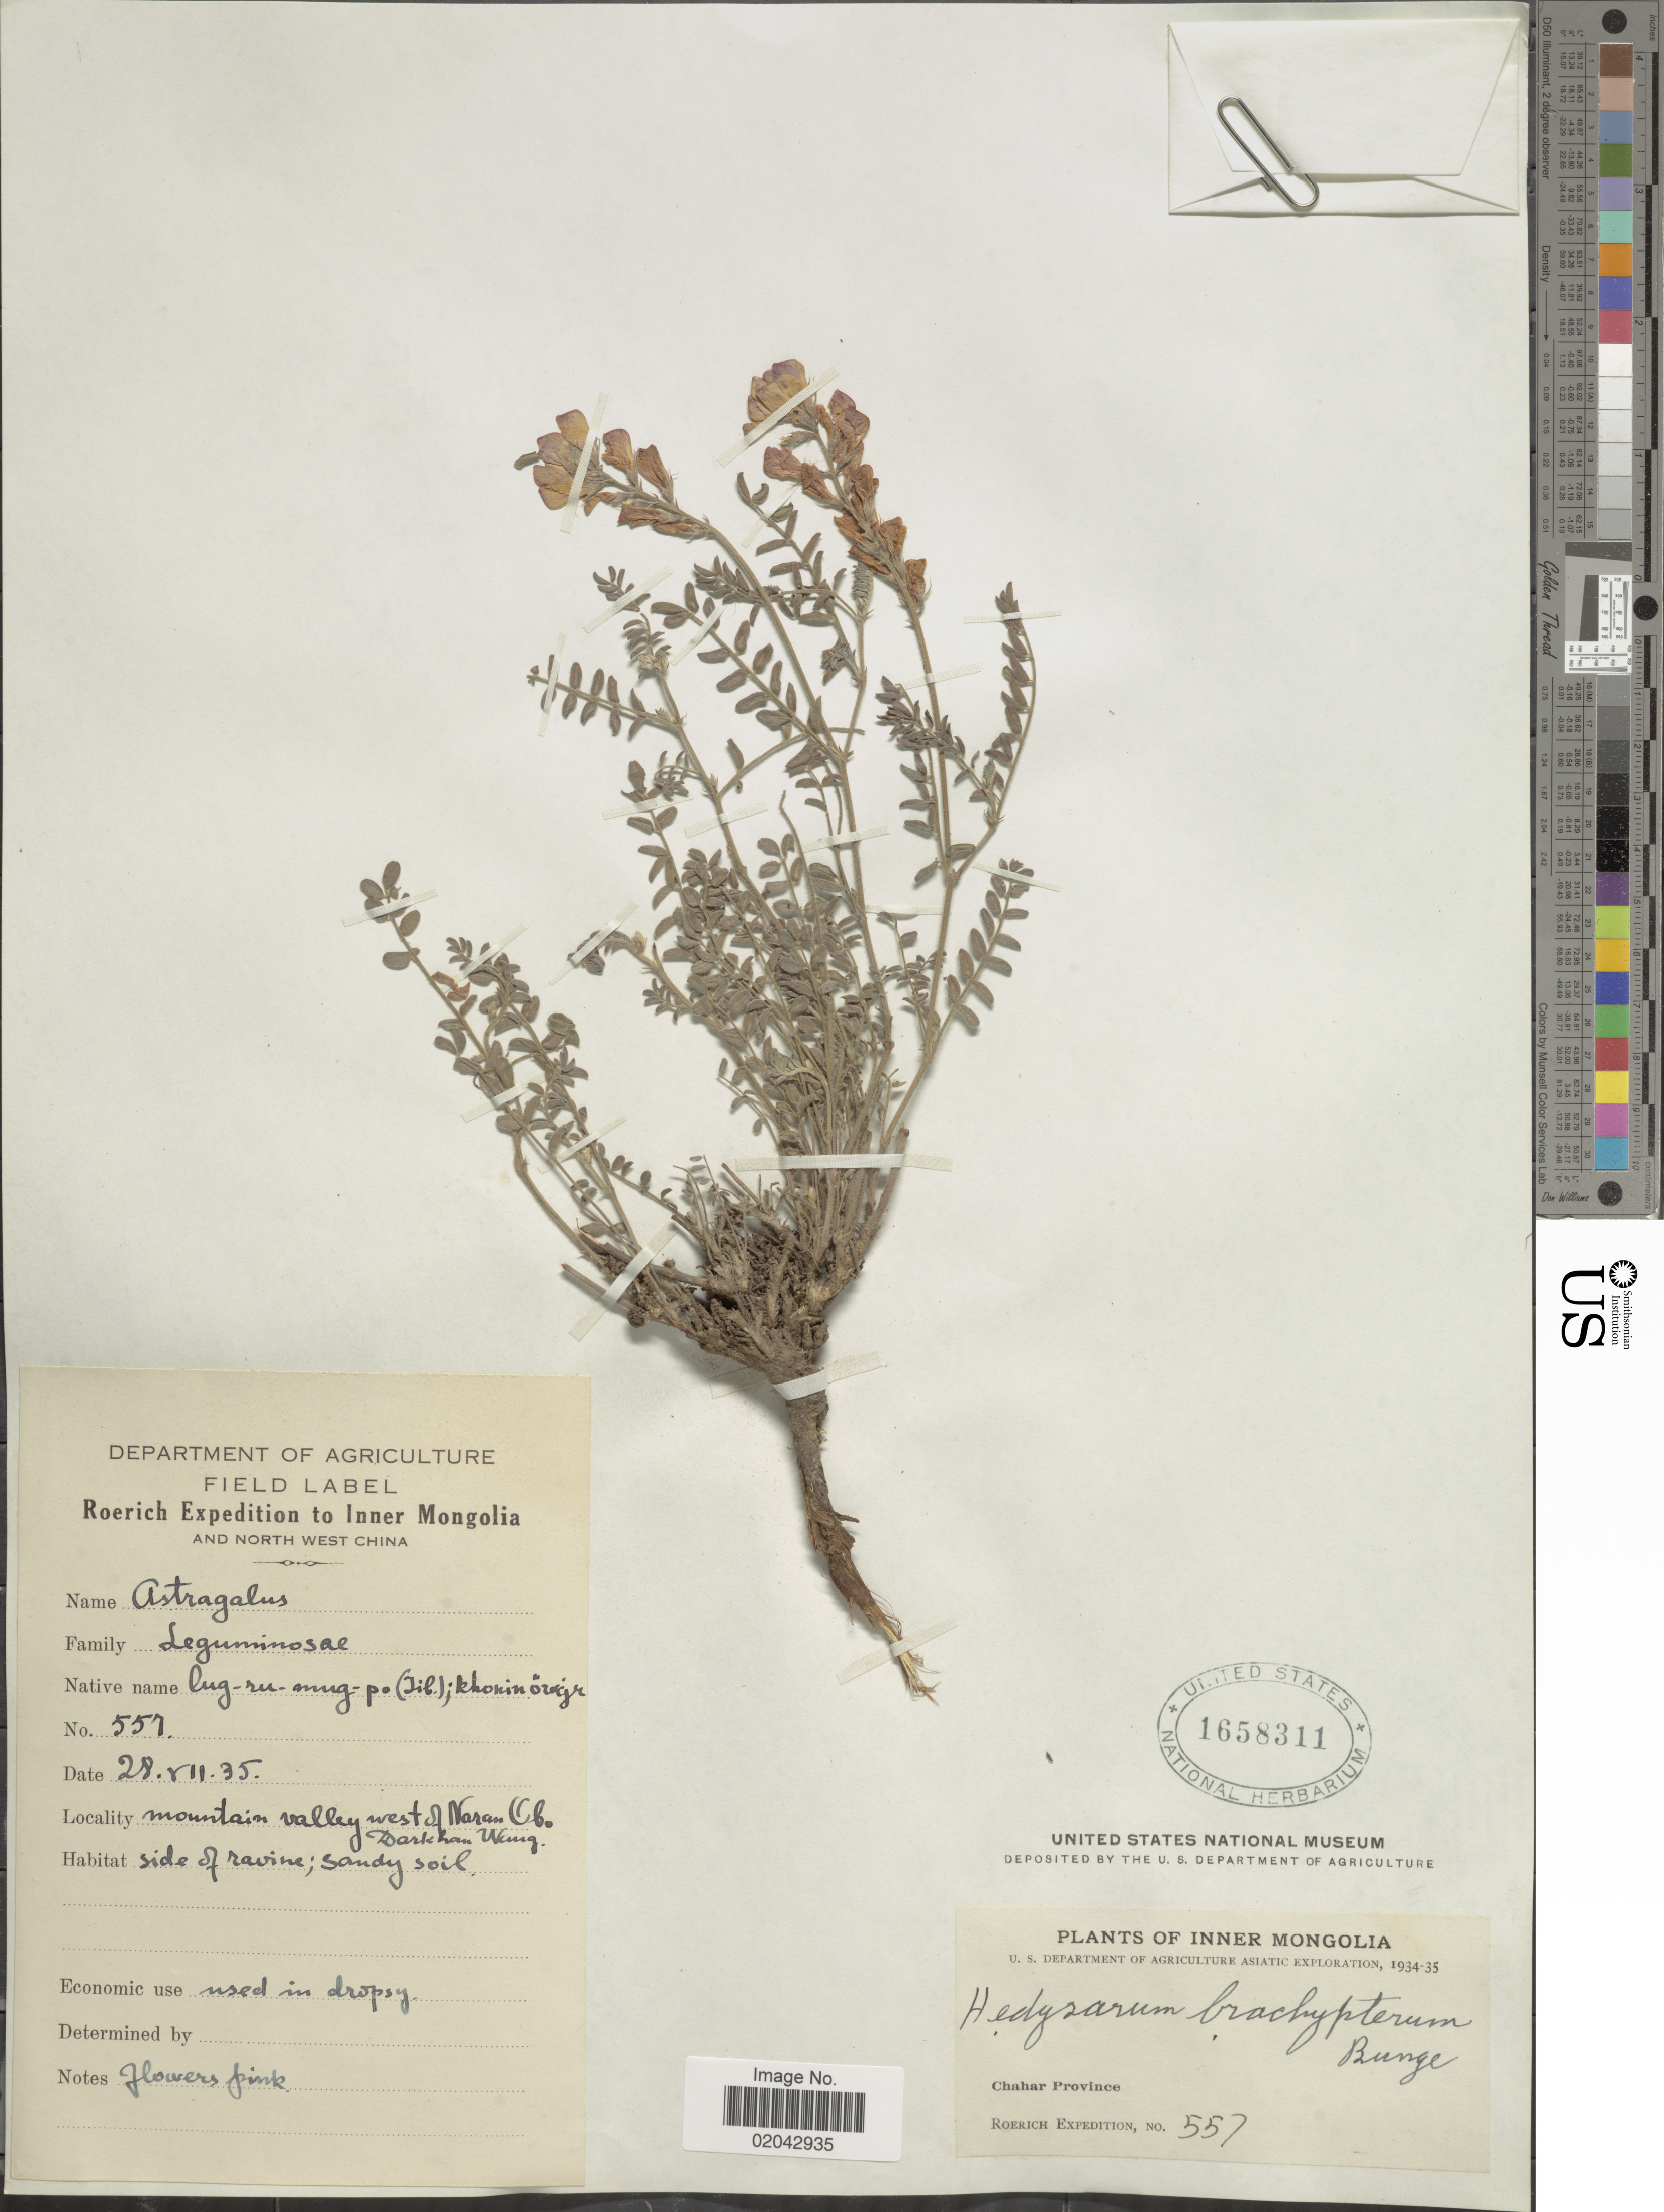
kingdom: Plantae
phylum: Tracheophyta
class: Magnoliopsida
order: Fabales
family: Fabaceae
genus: Hedysarum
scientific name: Hedysarum brachypterum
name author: Bunge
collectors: Roerich Expedition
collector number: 557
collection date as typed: Transcribed d/m/y: 28/7/35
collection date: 1935-07-28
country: China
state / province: Nei Monggol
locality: Inner Mongolia, Chahar Province, Mountain valley west of Naran Obo. Darkhan Wang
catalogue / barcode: US 1658311